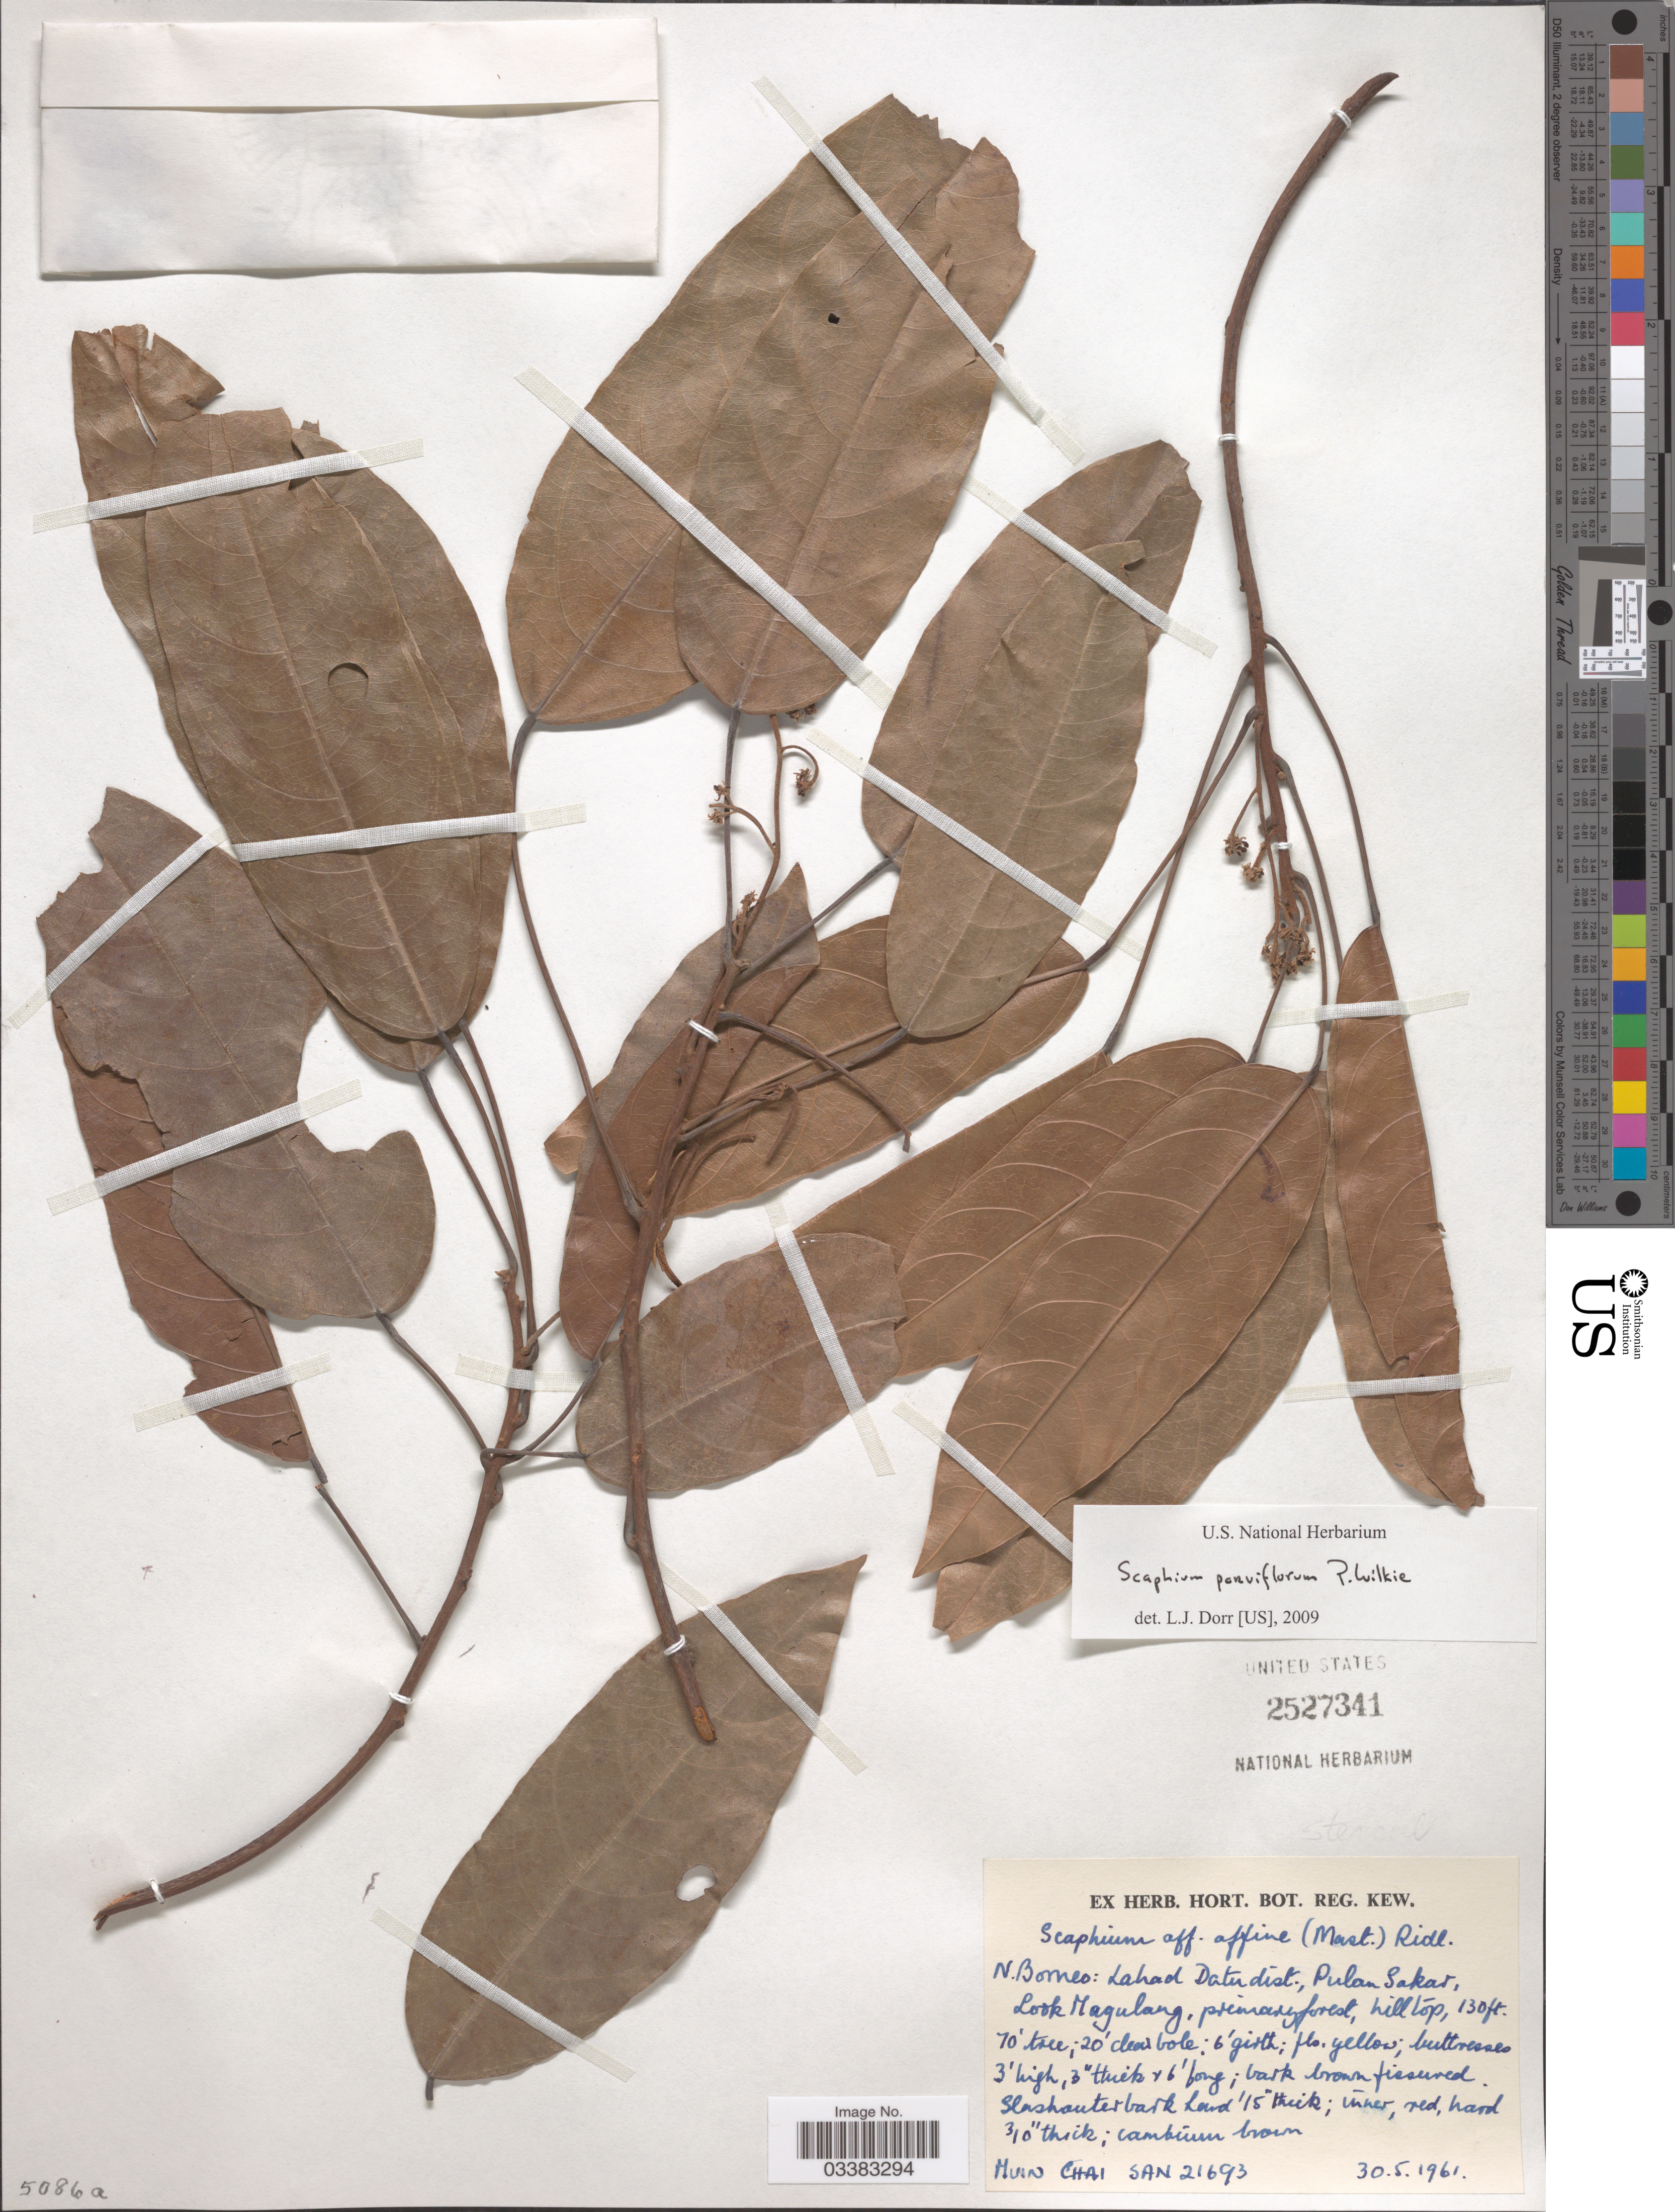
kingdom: Plantae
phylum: Tracheophyta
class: Magnoliopsida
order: Malvales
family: Malvaceae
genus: Scaphium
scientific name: Scaphium parviflorum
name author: Wilkie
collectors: H. San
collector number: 21693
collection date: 1961-05-30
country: Malaysia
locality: N. Borneo: Lahad Datu dist., Pulau Sakar. Look Magulang, primary forest, hill top.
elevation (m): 40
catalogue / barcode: US 2527341